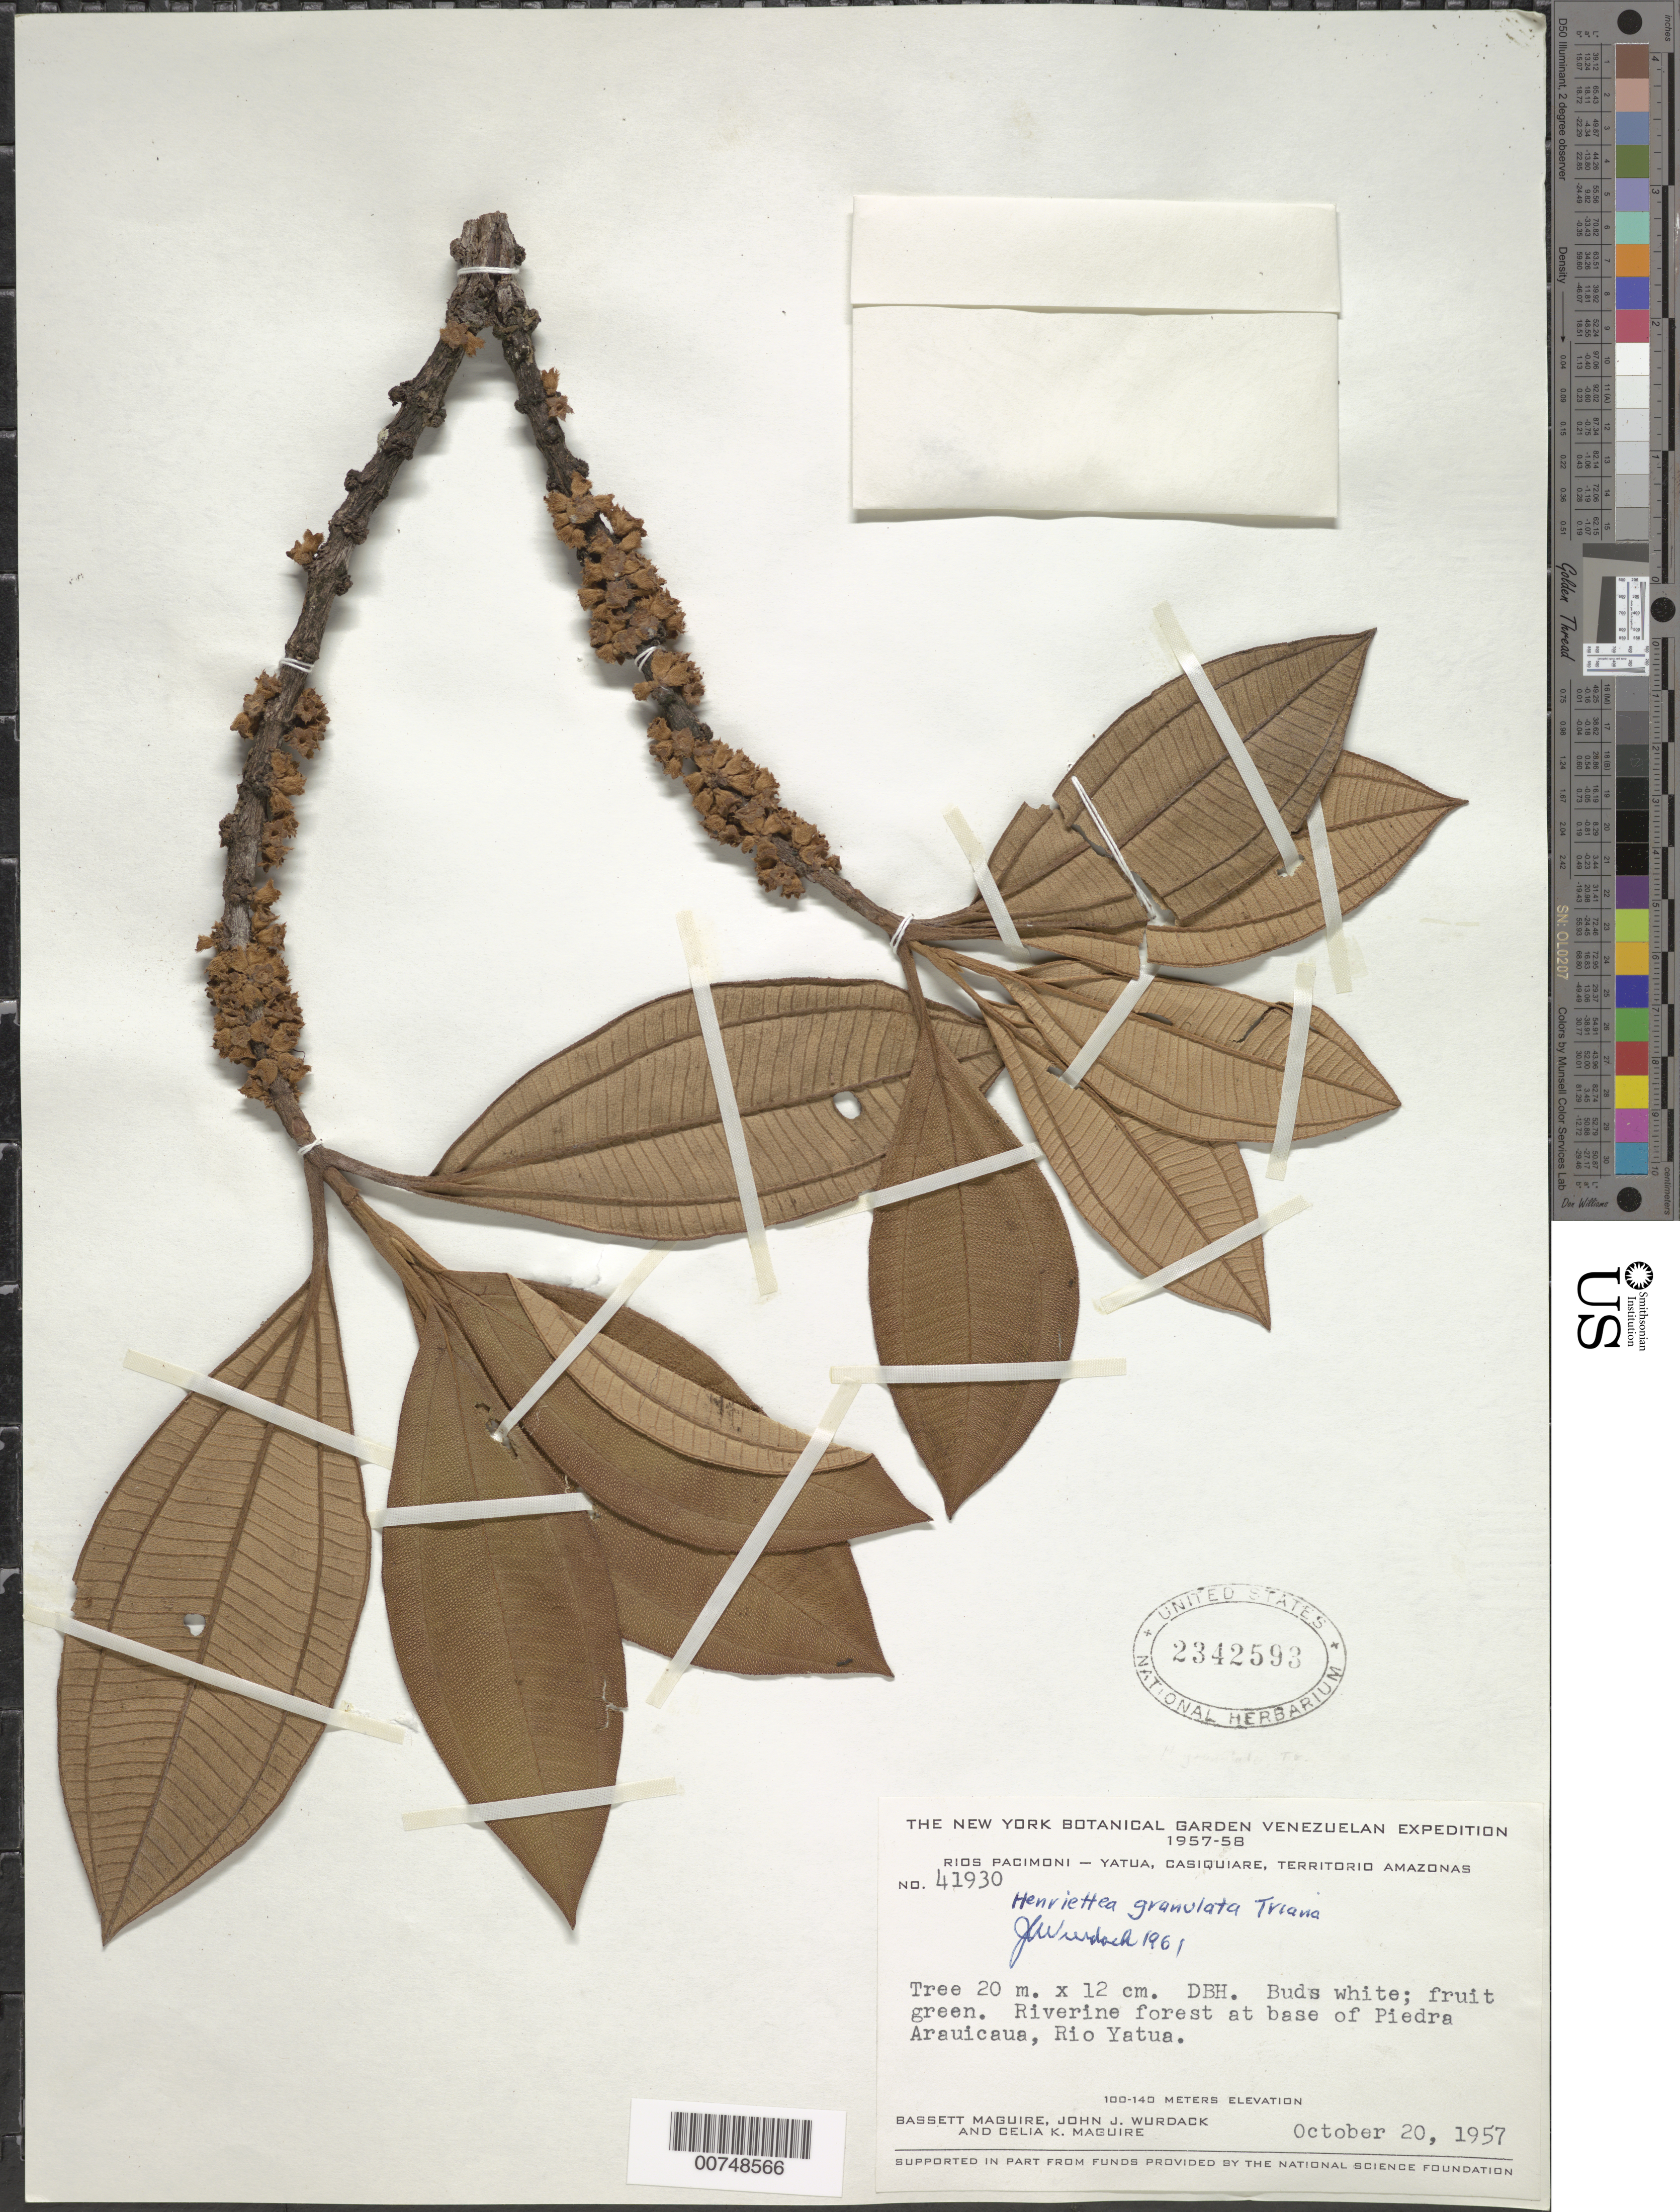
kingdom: Plantae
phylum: Tracheophyta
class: Magnoliopsida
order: Myrtales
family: Melastomataceae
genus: Henriettea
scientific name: Henriettea granulata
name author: Berg ex Triana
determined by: Wurdack, John J., (US), US (UNITED STATES)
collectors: B. Maguire, J. J. Wurdack & C. K. Maguire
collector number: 41930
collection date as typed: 20-Oct-57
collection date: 1957-10-20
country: Venezuela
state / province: Amazonas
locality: Río Yatua, base of Piedra Arauicaua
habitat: Riverine forest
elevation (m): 100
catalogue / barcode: US 2342593